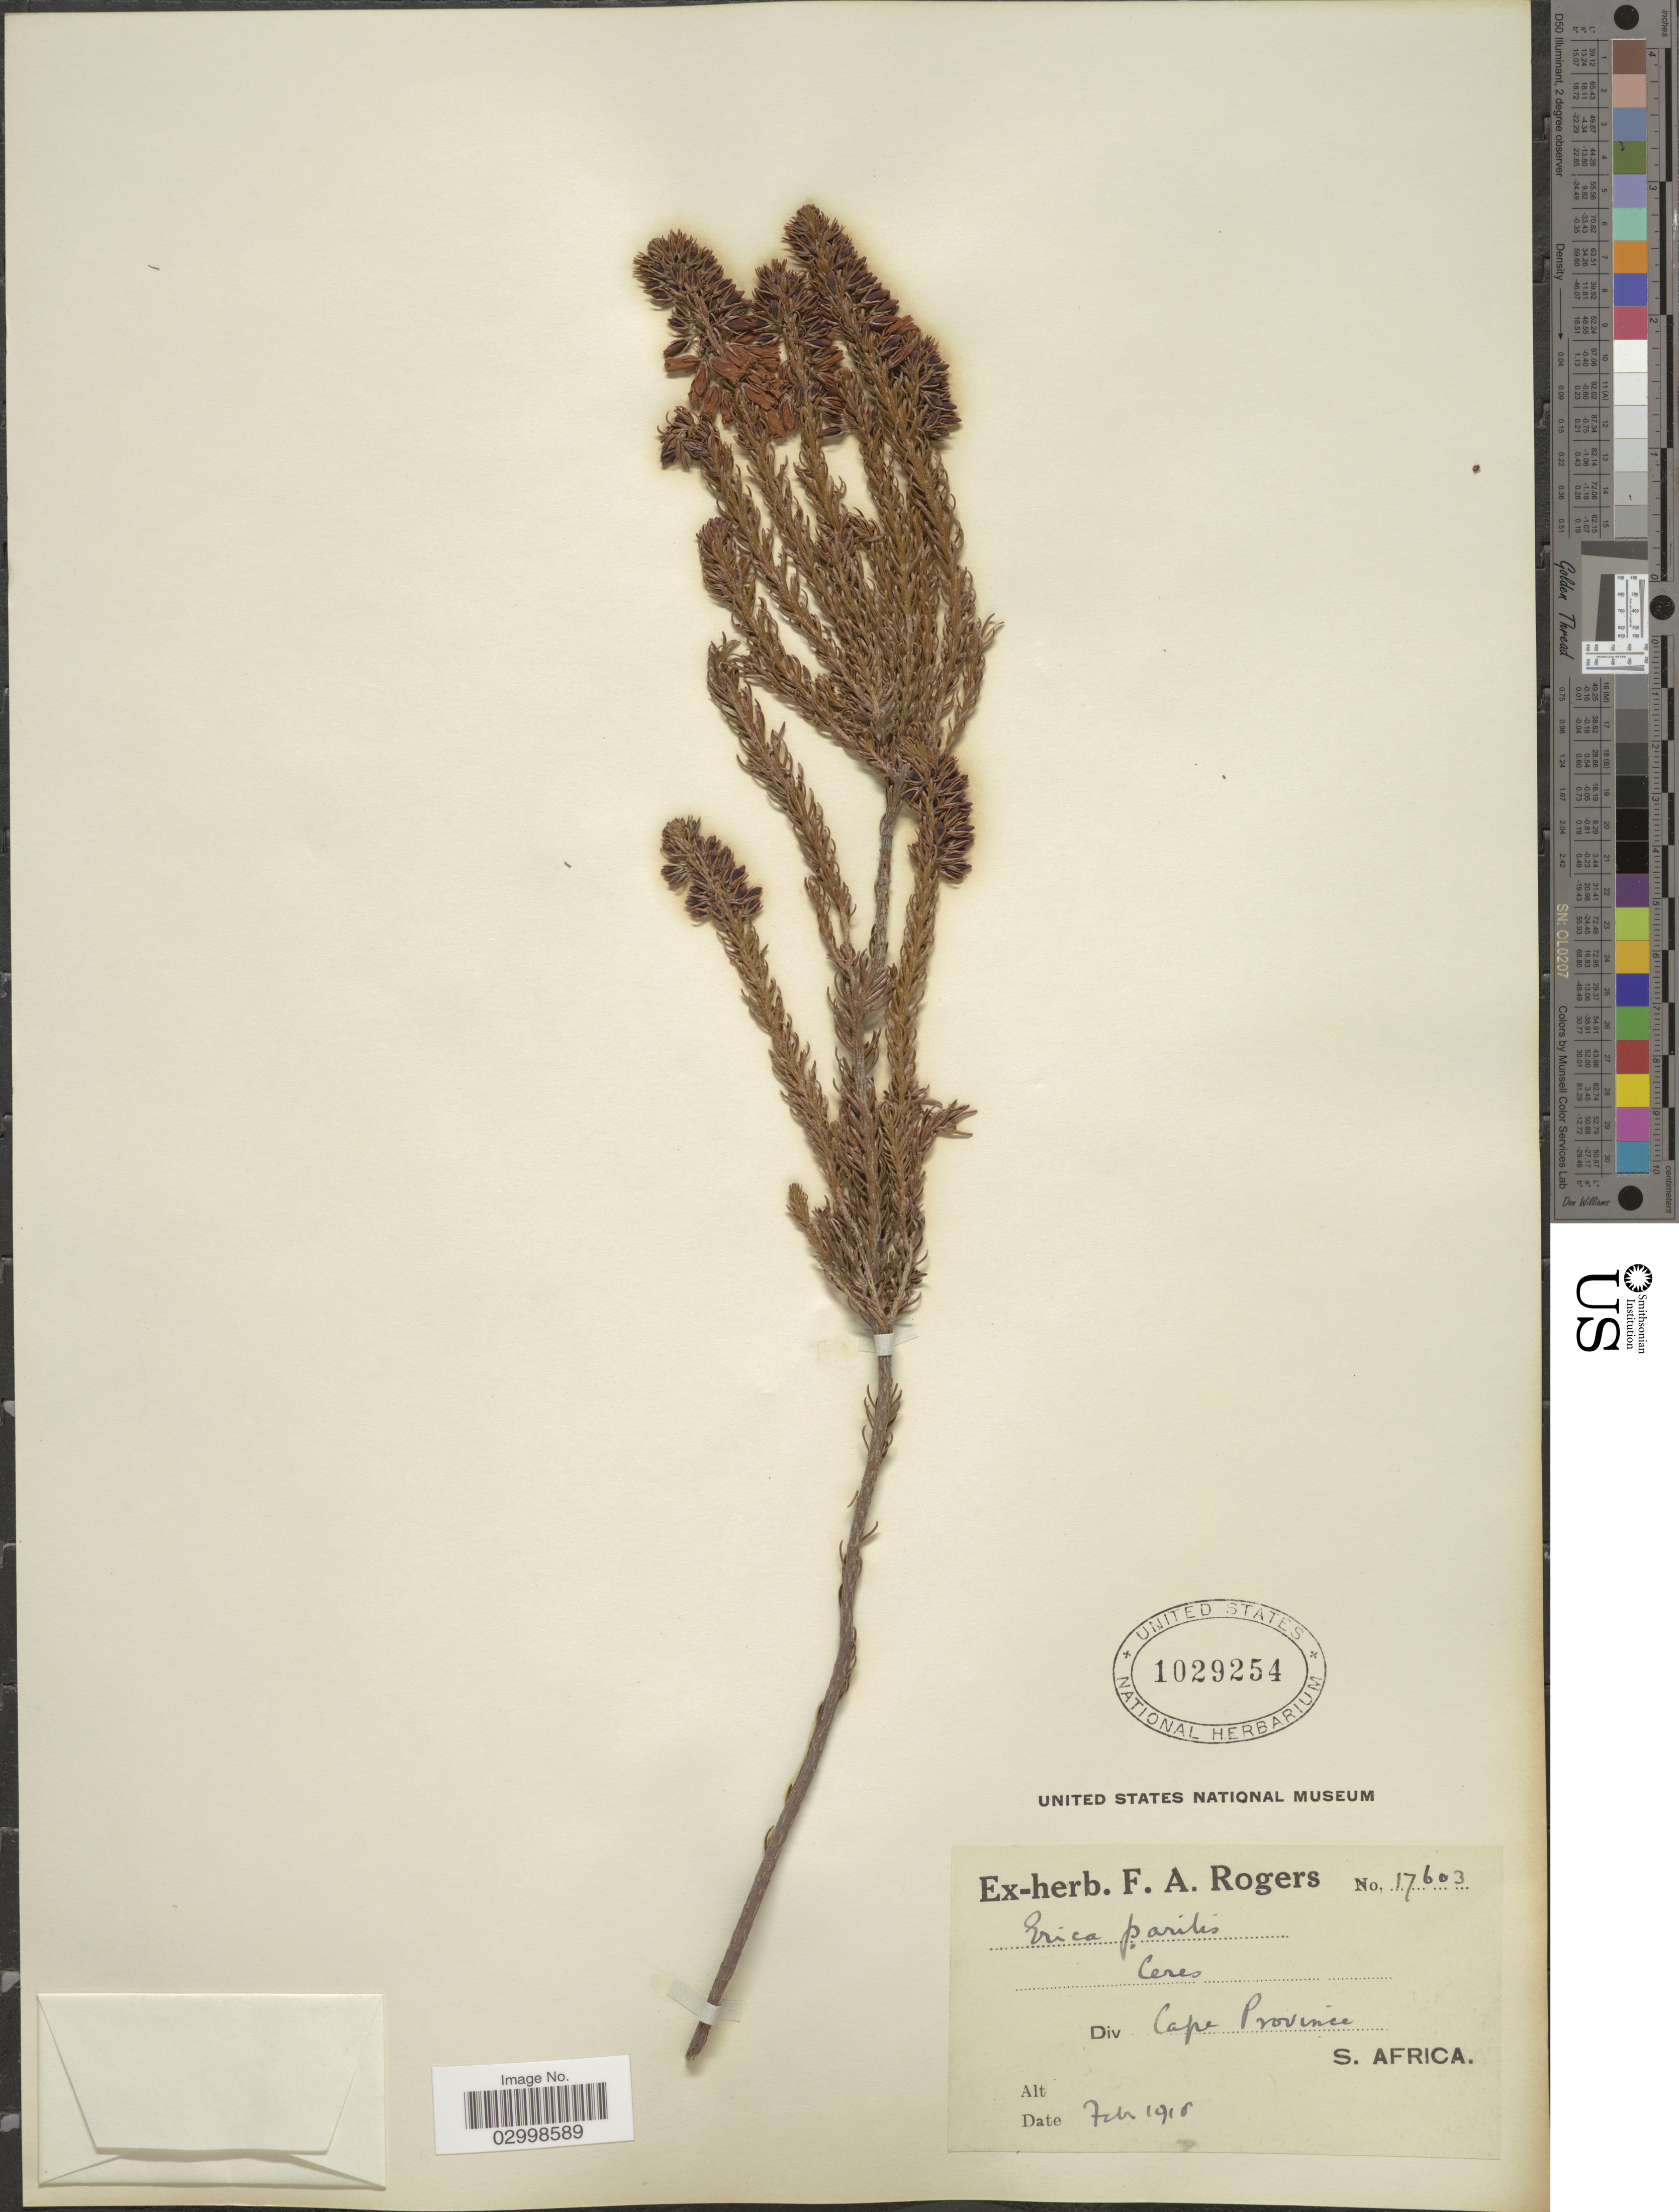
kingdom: Plantae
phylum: Tracheophyta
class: Magnoliopsida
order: Ericales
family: Ericaceae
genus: Erica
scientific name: Erica parilis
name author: Salisb.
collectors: ex herb. F. A. Rogers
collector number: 17603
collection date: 1918-02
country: South Africa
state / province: Western Cape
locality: Ceres, Div Cape Province, S. Africa.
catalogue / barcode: US 1029254